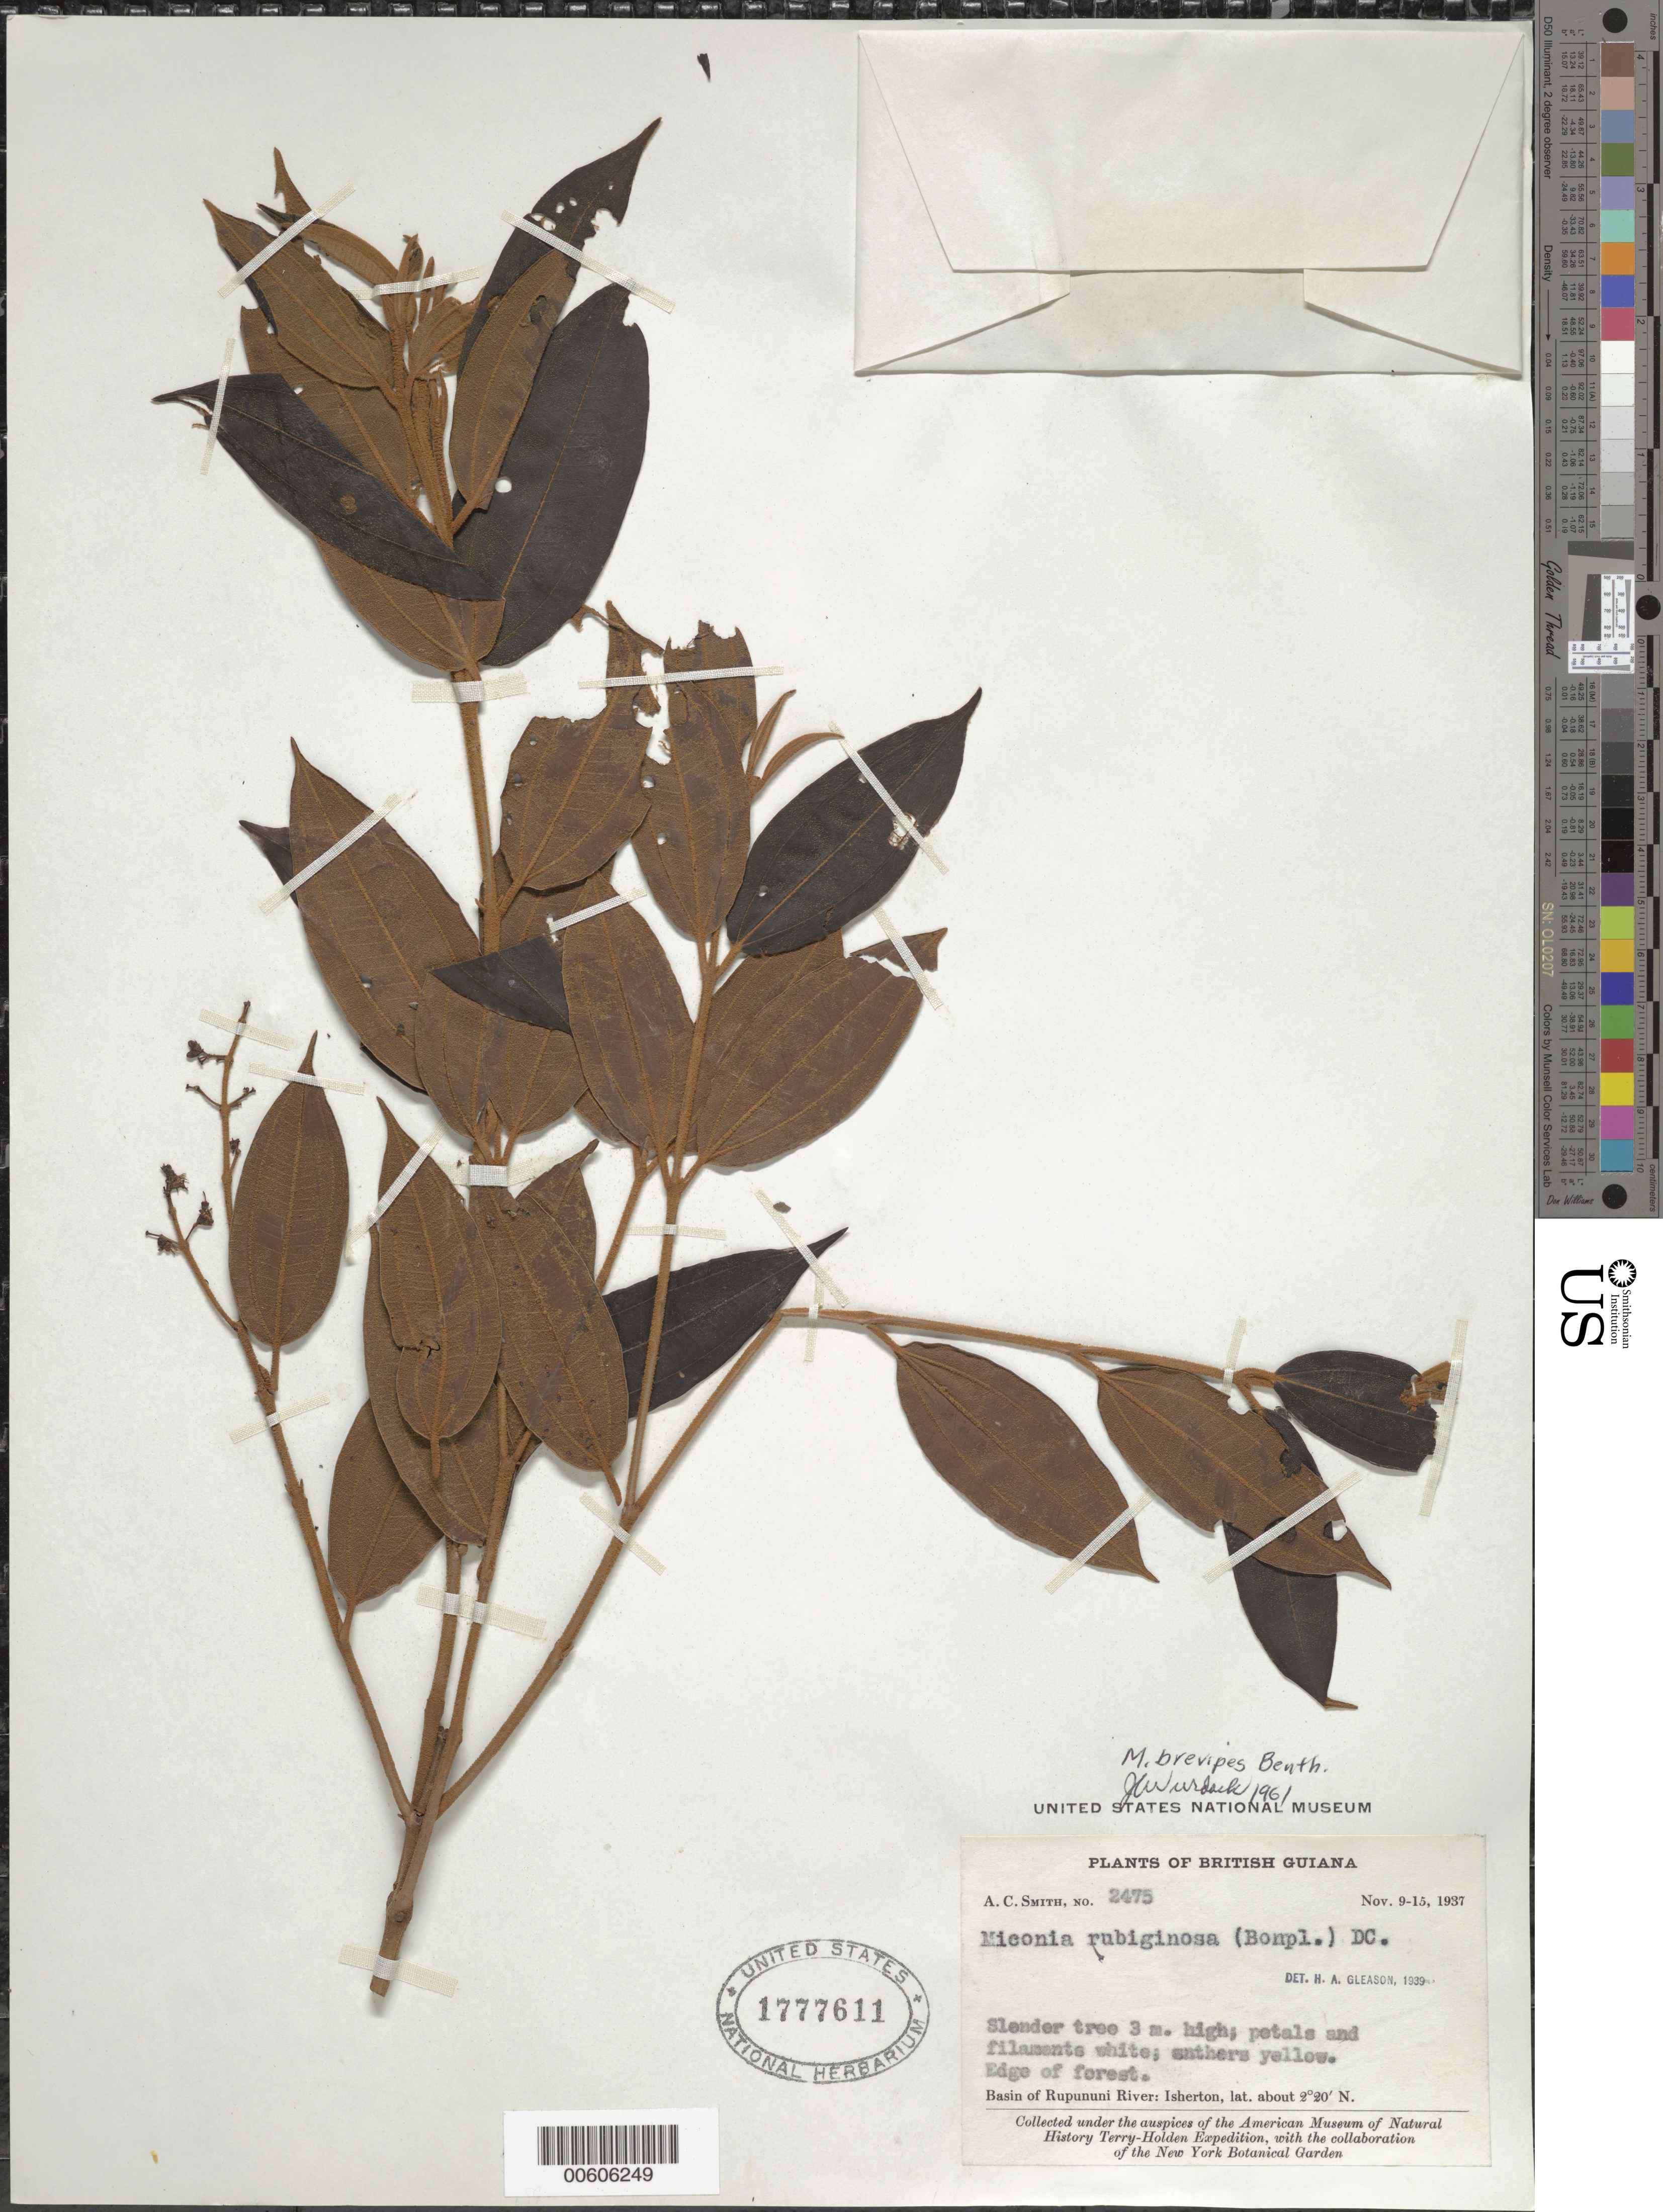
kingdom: Plantae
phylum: Tracheophyta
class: Magnoliopsida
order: Myrtales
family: Melastomataceae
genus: Miconia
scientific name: Miconia brevipes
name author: Benth.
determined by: Wurdack, John J., (US), US (UNITED STATES)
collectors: A. C. Smith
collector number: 2475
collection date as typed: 9-Nov-37 to 15-Nov-37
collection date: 1937-11-09/1937-11-15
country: Guyana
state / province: U. Takutu-U. Essequibo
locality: Isherton, basin of Rupununi River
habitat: Edge of forest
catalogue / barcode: US 1777611